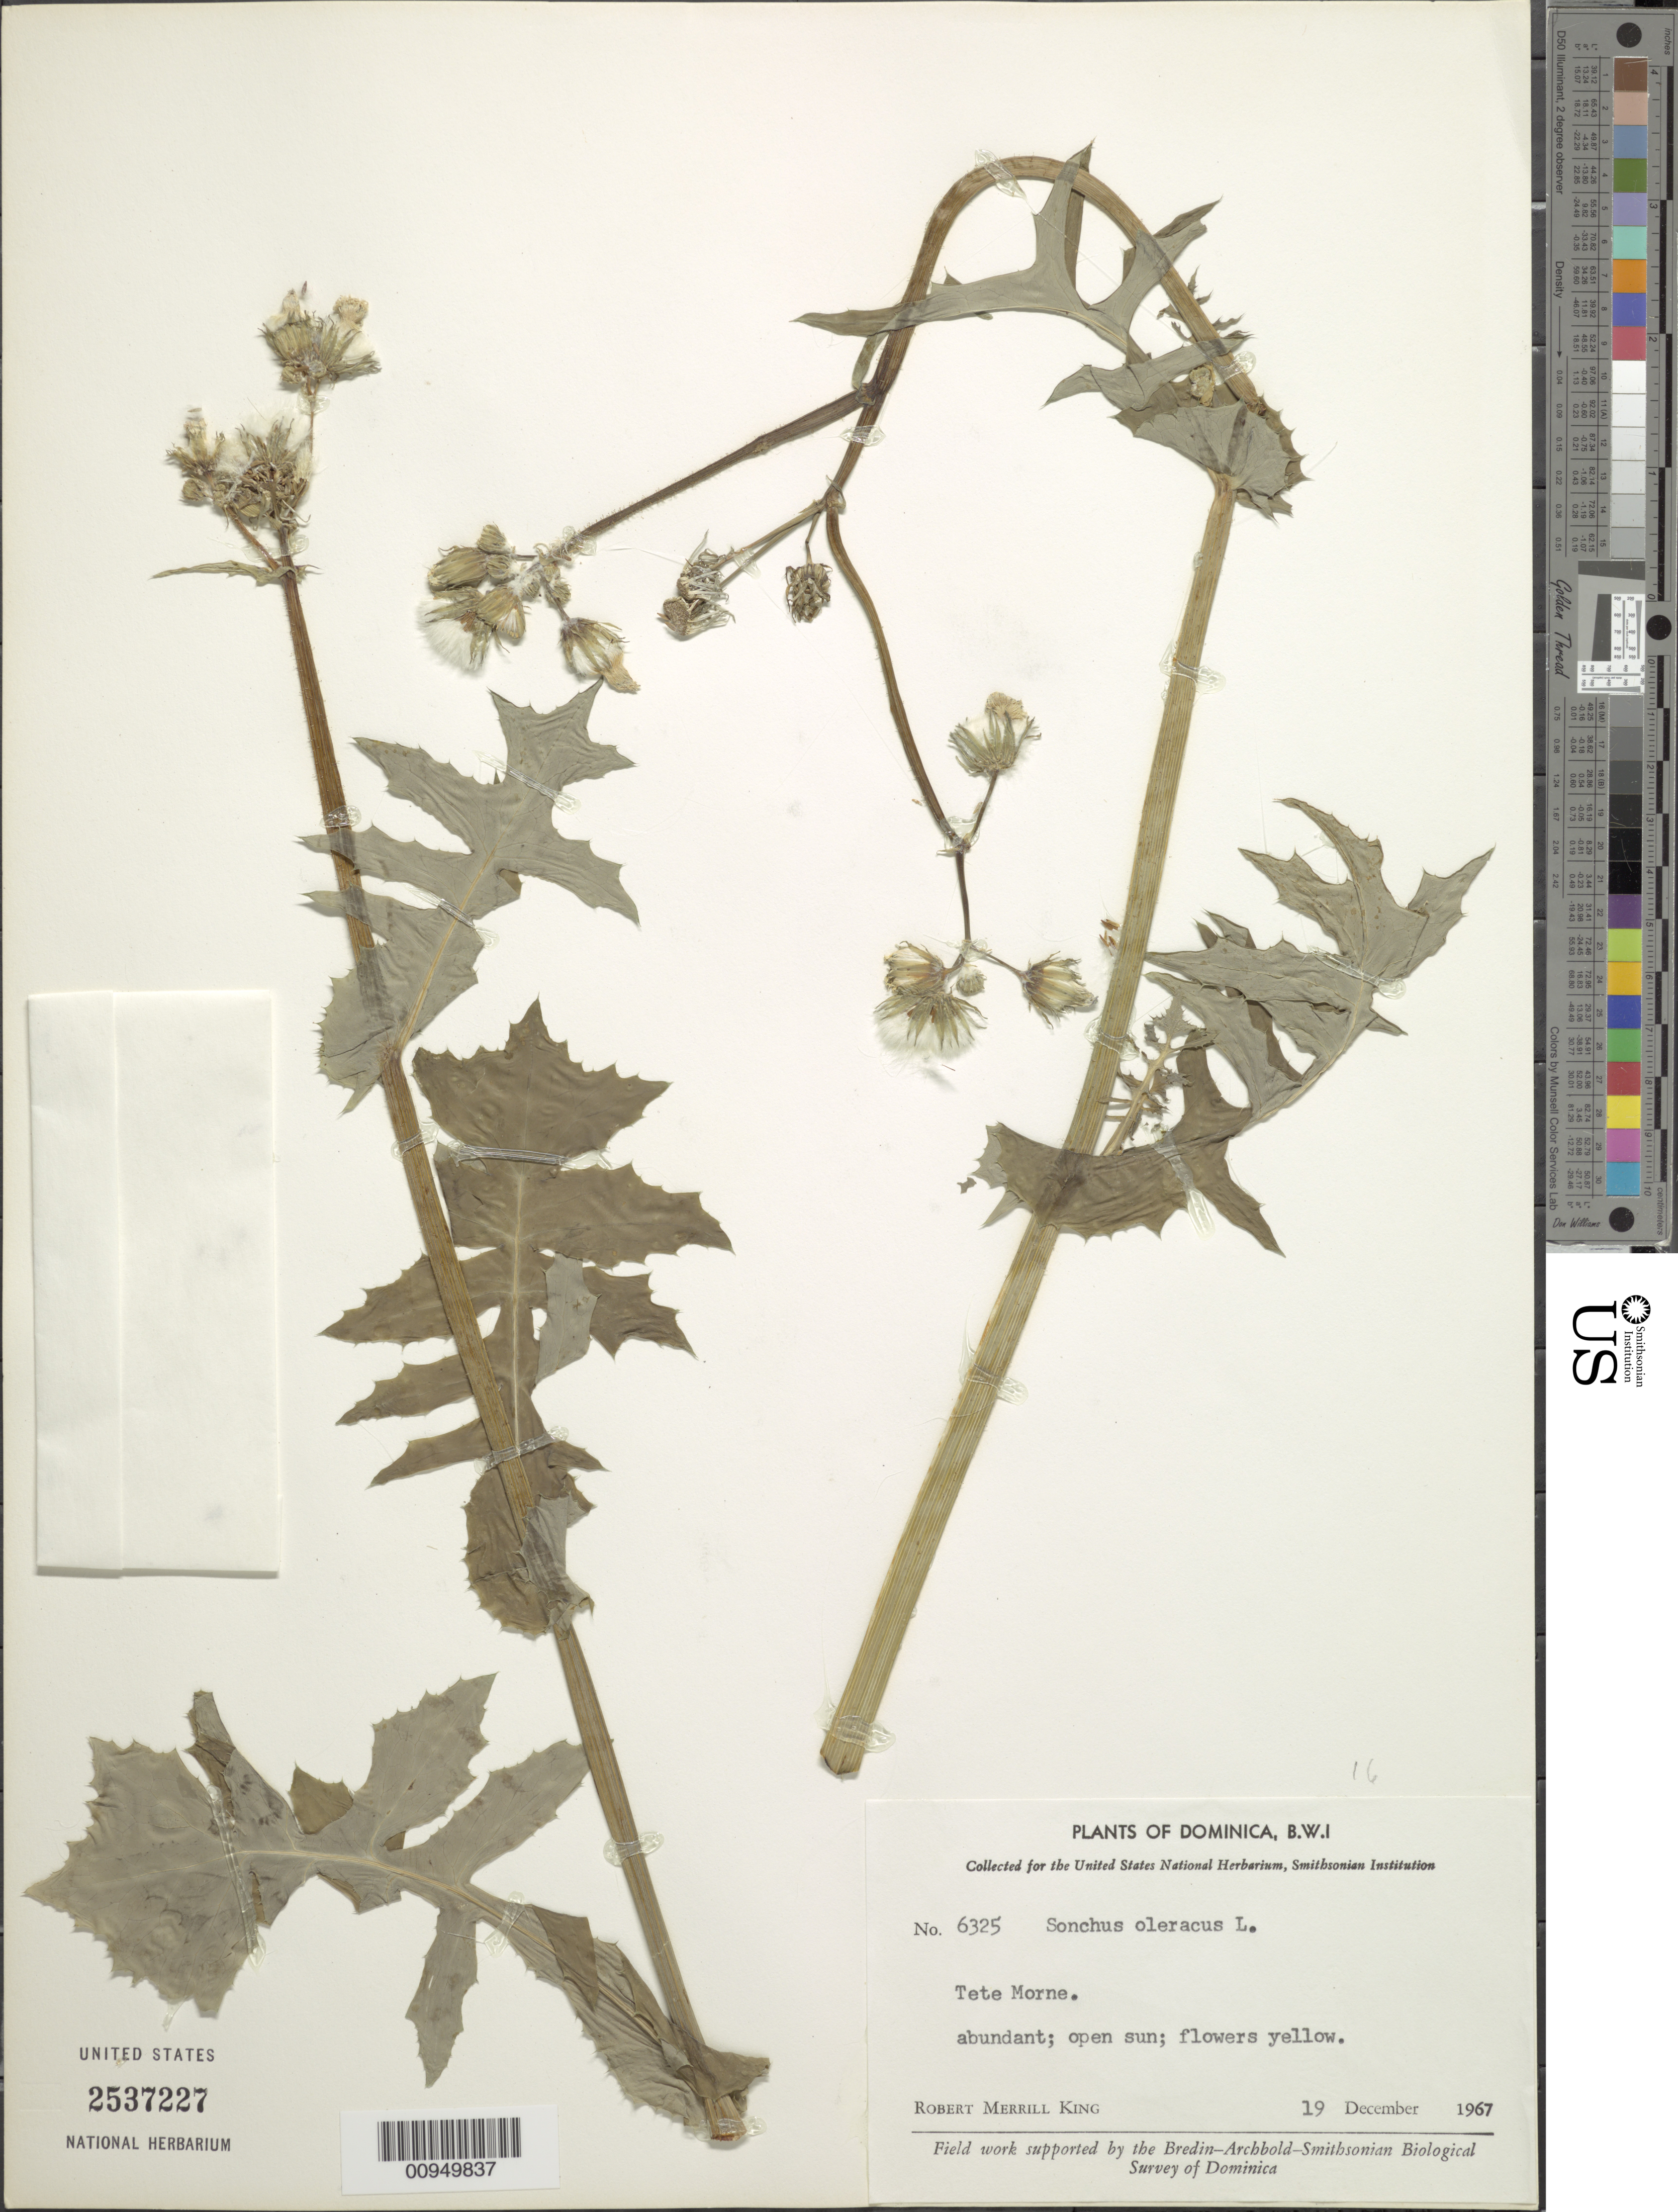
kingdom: Plantae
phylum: Tracheophyta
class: Magnoliopsida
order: Asterales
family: Asteraceae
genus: Sonchus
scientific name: Sonchus oleraceus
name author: L.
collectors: R. M. King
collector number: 6325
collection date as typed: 19 Dec 1967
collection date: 1967-12-19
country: Dominica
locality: Tete Morne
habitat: Open sun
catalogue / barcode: US 2537227